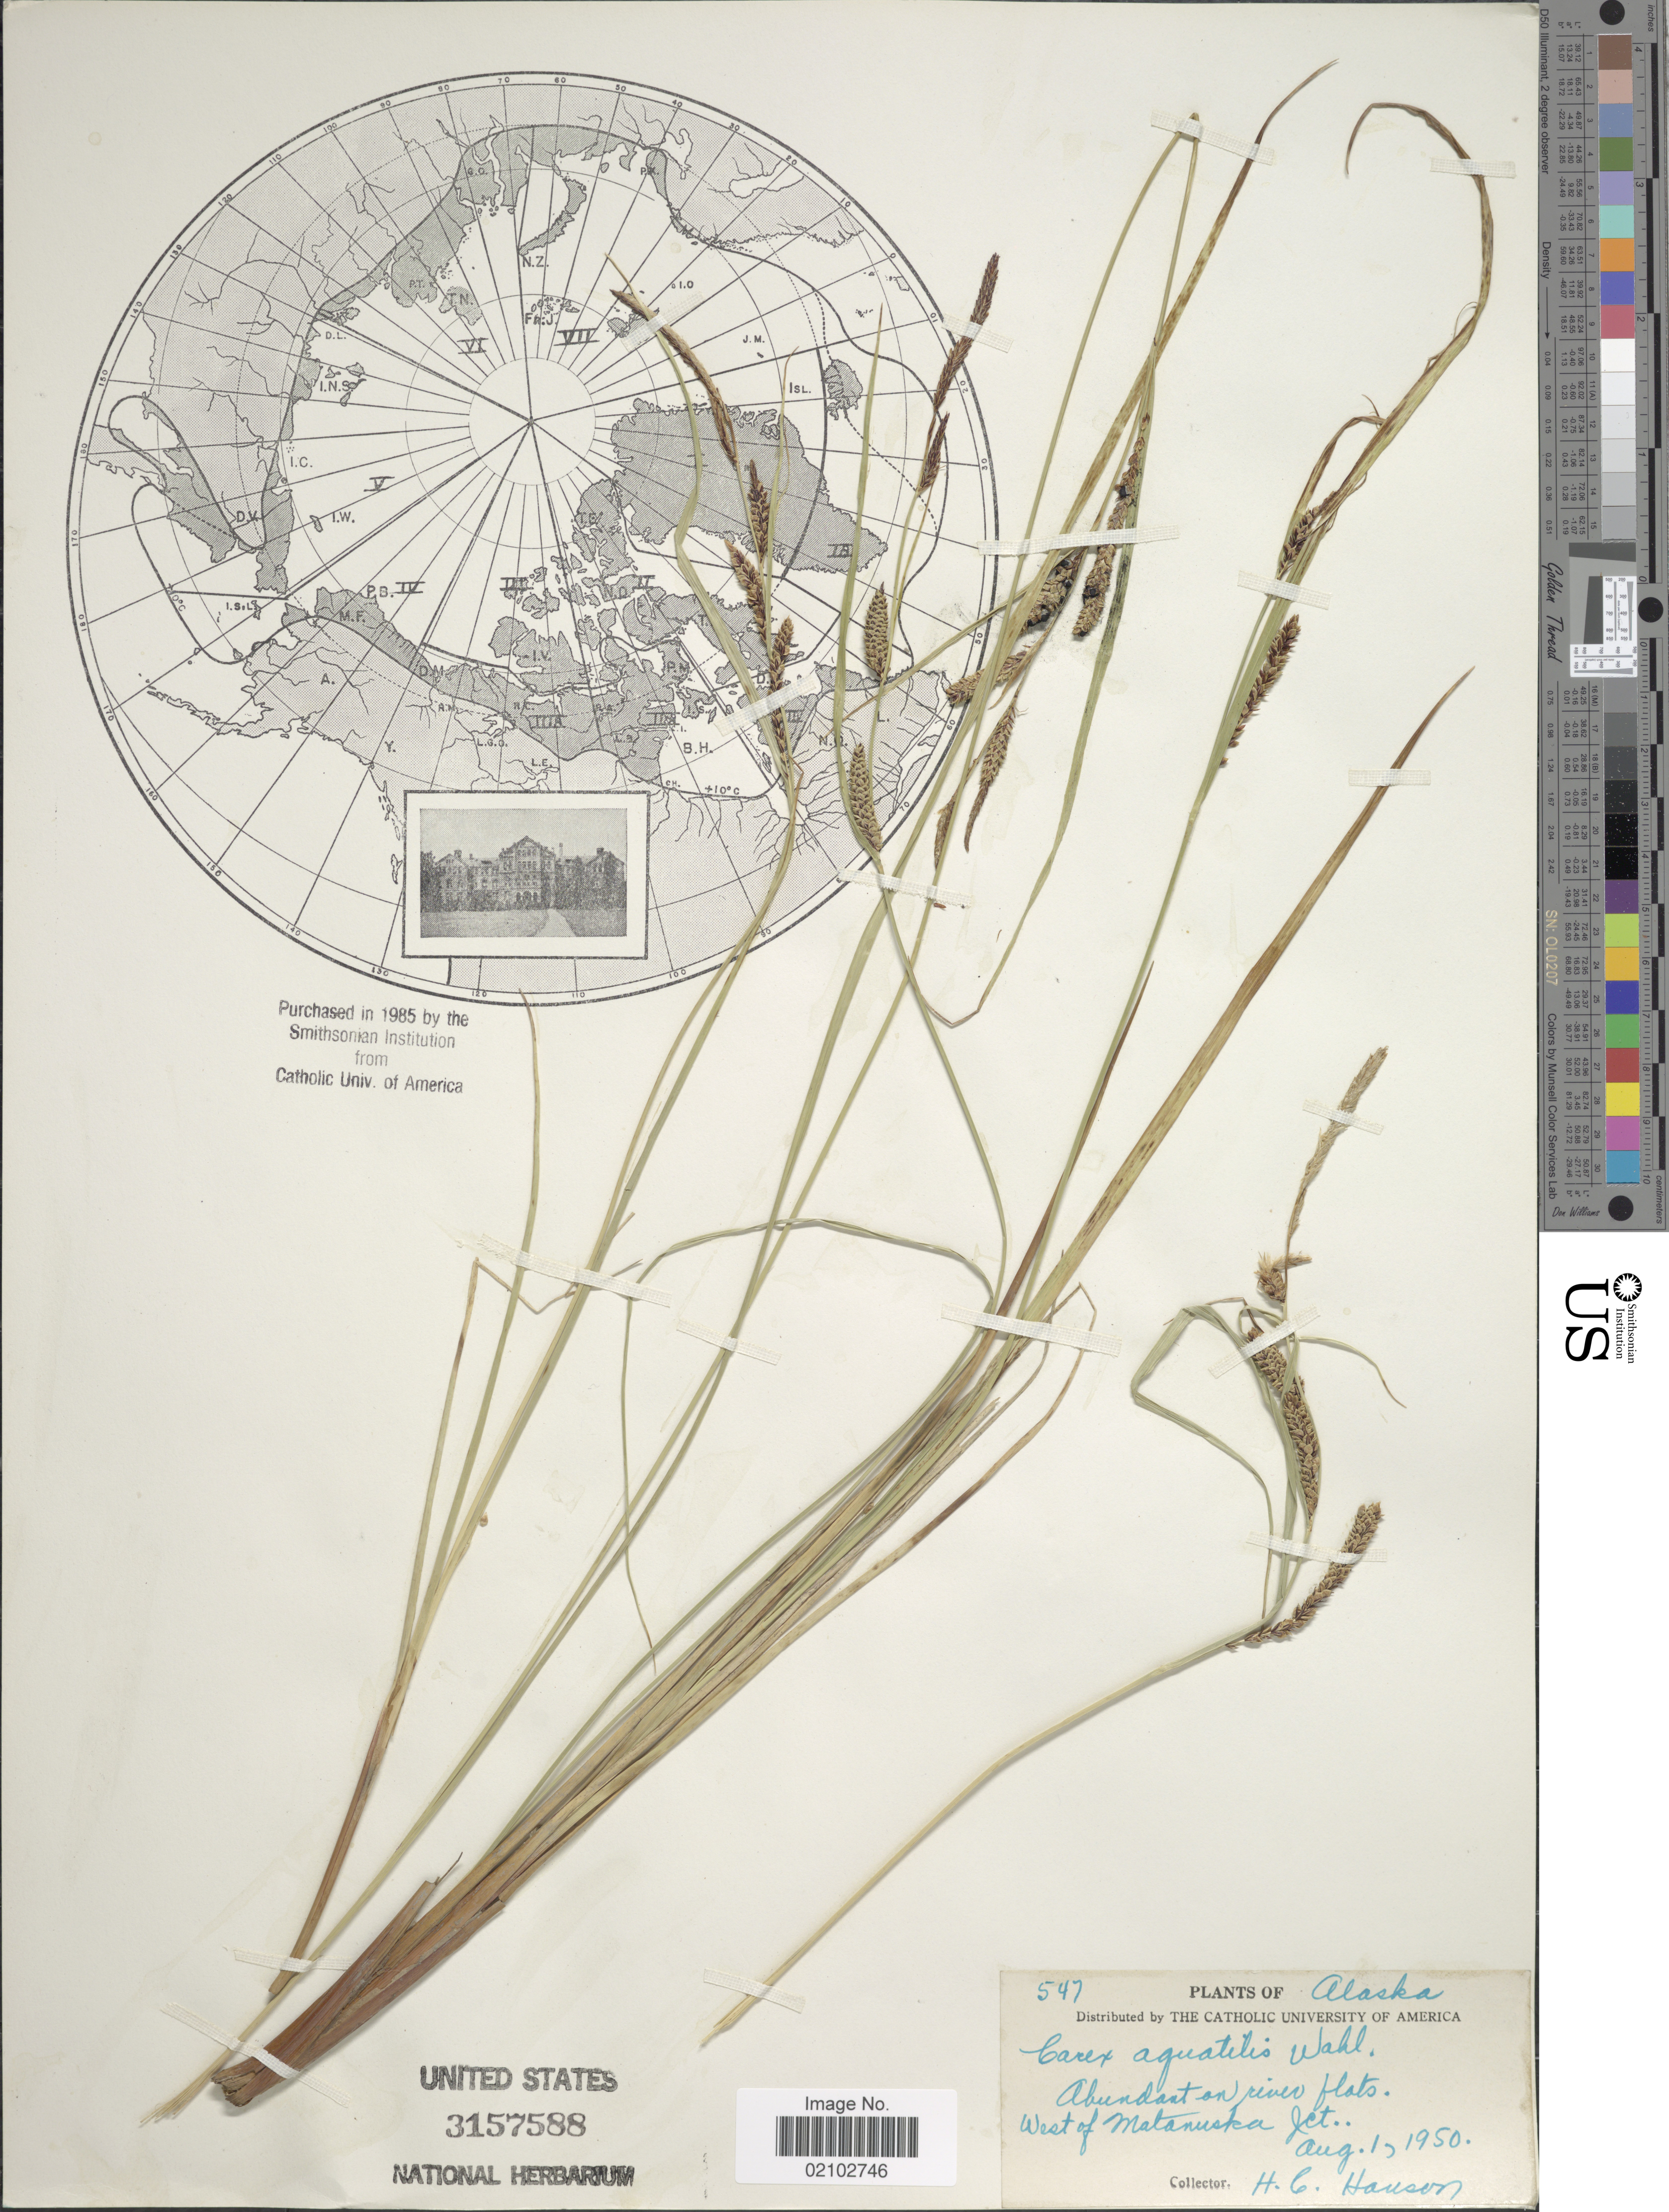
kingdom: Plantae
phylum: Tracheophyta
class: Liliopsida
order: Poales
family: Cyperaceae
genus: Carex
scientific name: Carex aquatilis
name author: Wahlenb.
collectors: H. Hanson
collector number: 547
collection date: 1950-08-01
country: United States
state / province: Alaska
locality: Abundant on river flats, west of Matanuska Jct.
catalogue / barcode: US 3157588